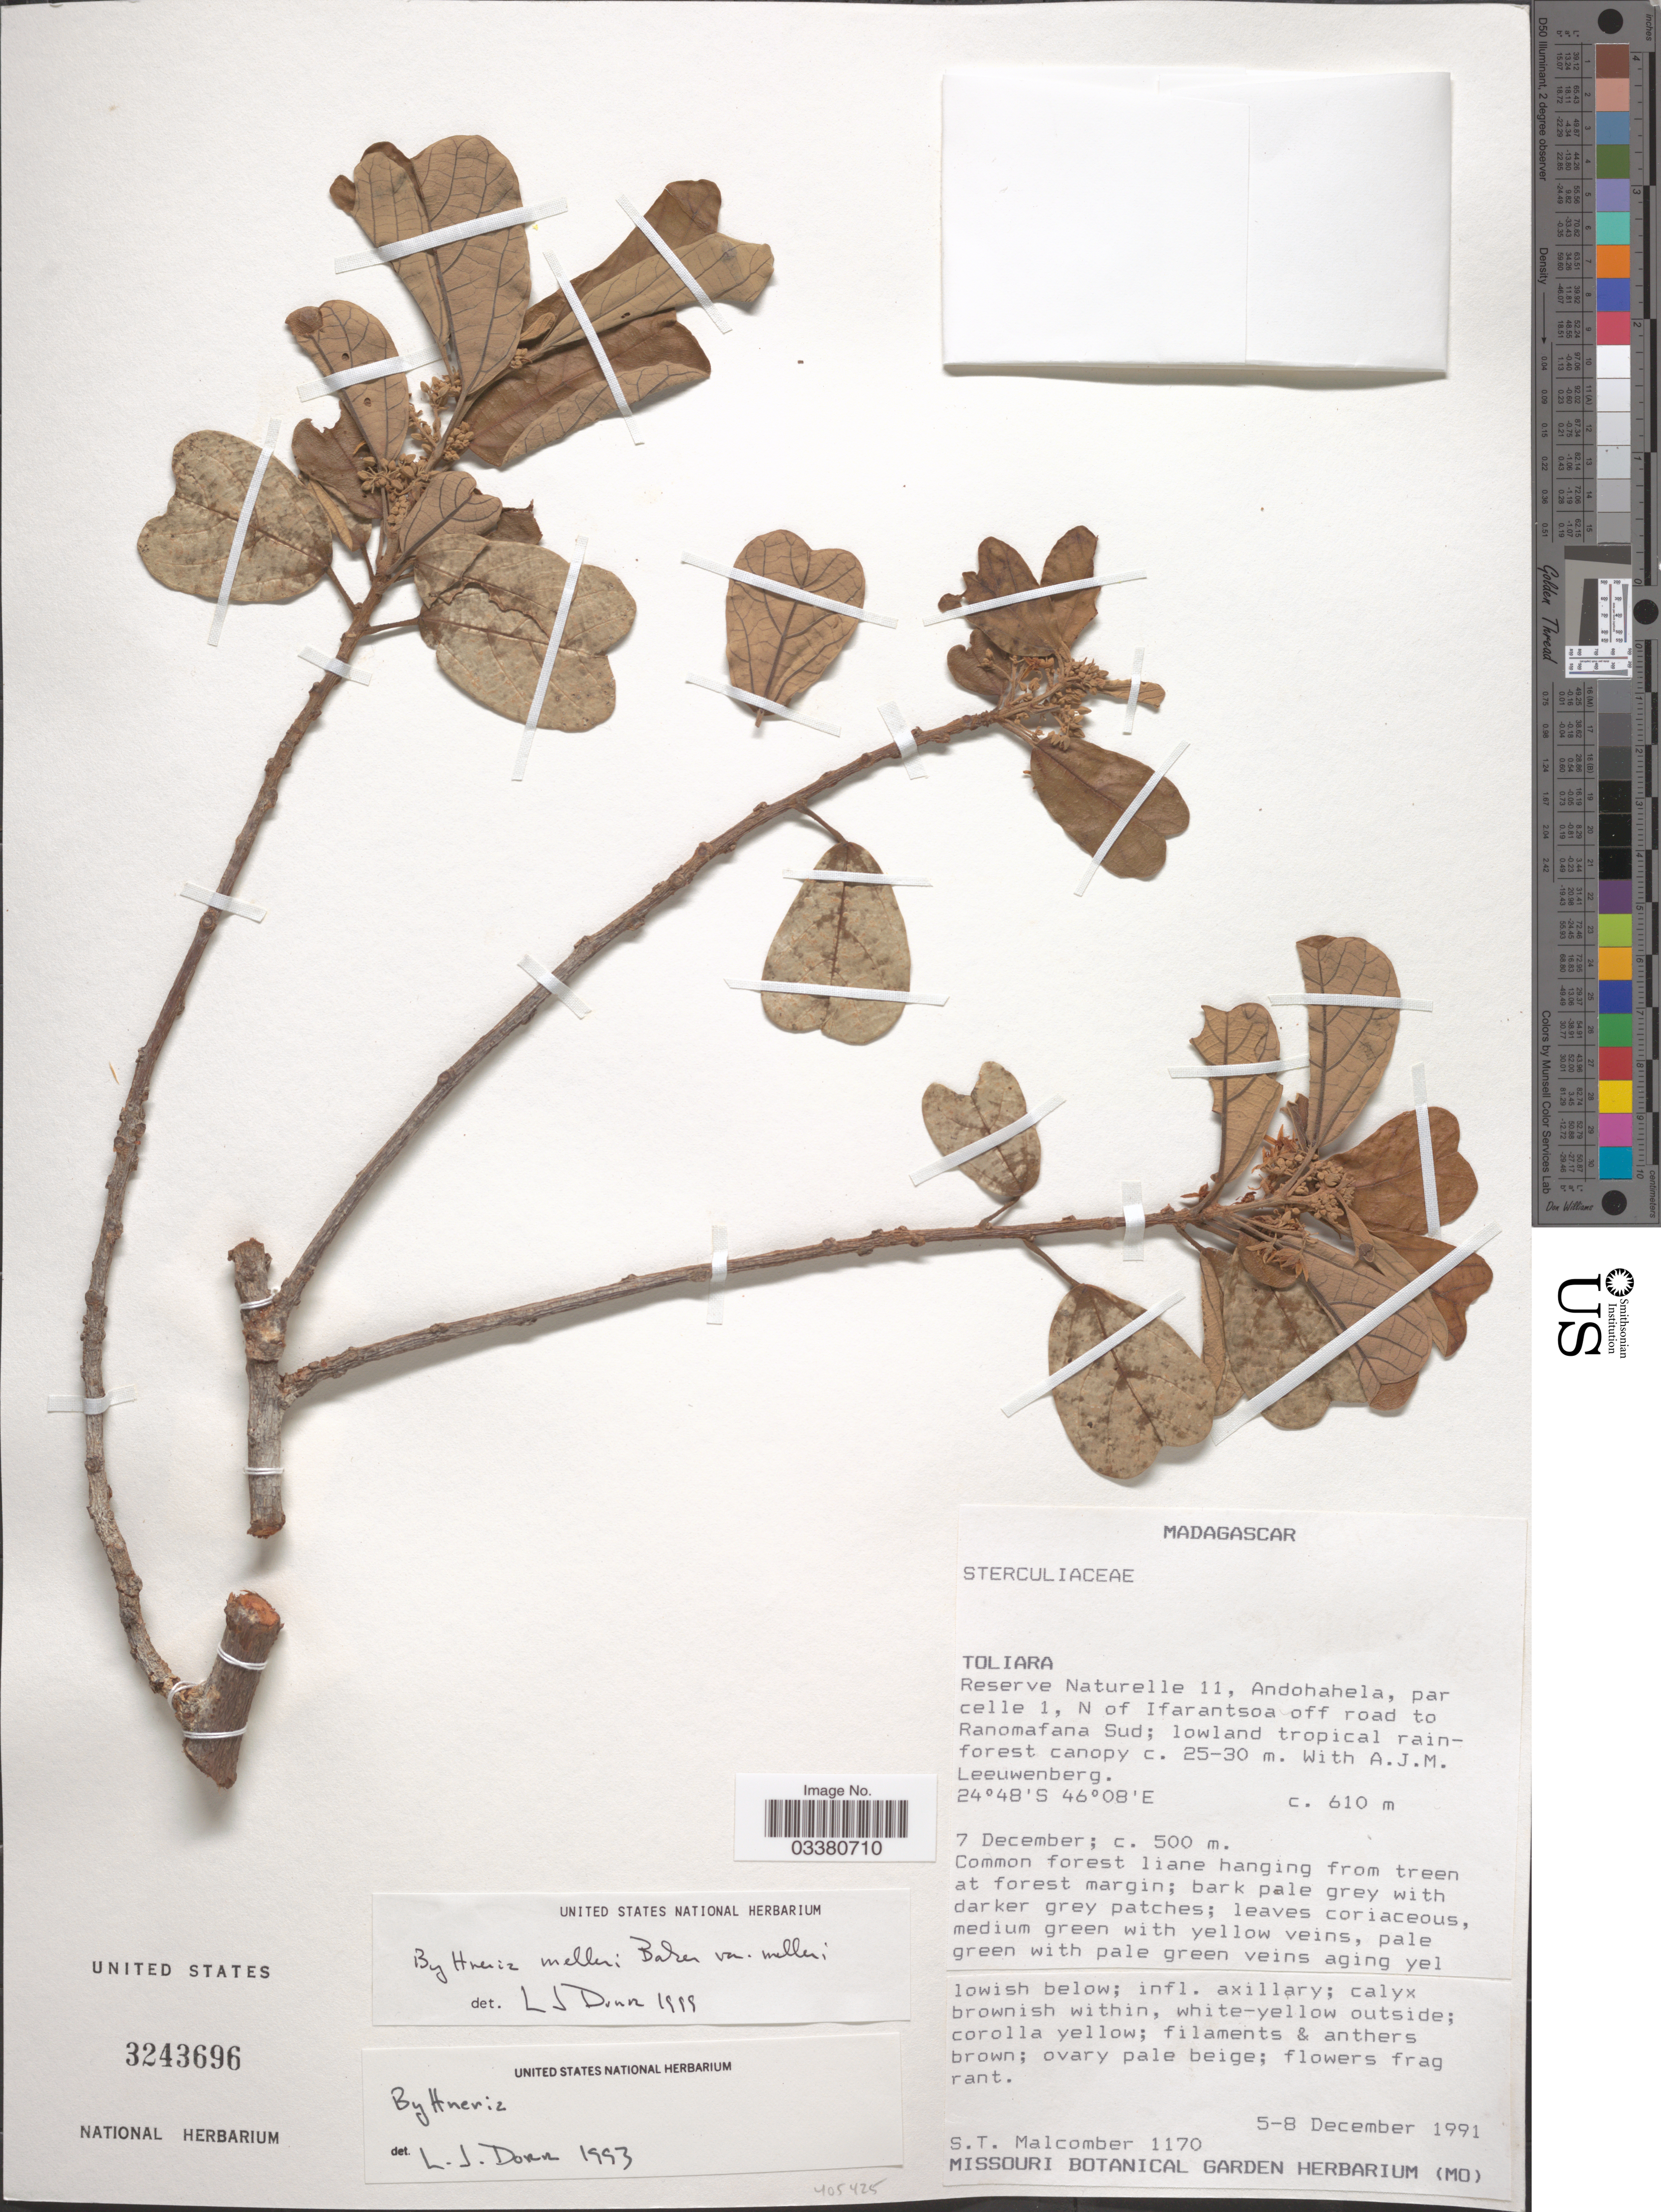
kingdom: Plantae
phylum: Tracheophyta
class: Magnoliopsida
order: Malvales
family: Malvaceae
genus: Byttneria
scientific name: Byttneria melleri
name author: Baker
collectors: S. T. Malcomber & A. J. M. Leeuwenberg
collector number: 1170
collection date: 1991-12-07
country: Madagascar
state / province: Anosy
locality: Reserve Naturelle 11, Andohahela, parcelle 1, N of Ifarantsoa off road to Ranomafana Sud.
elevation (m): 610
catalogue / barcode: US 3243696